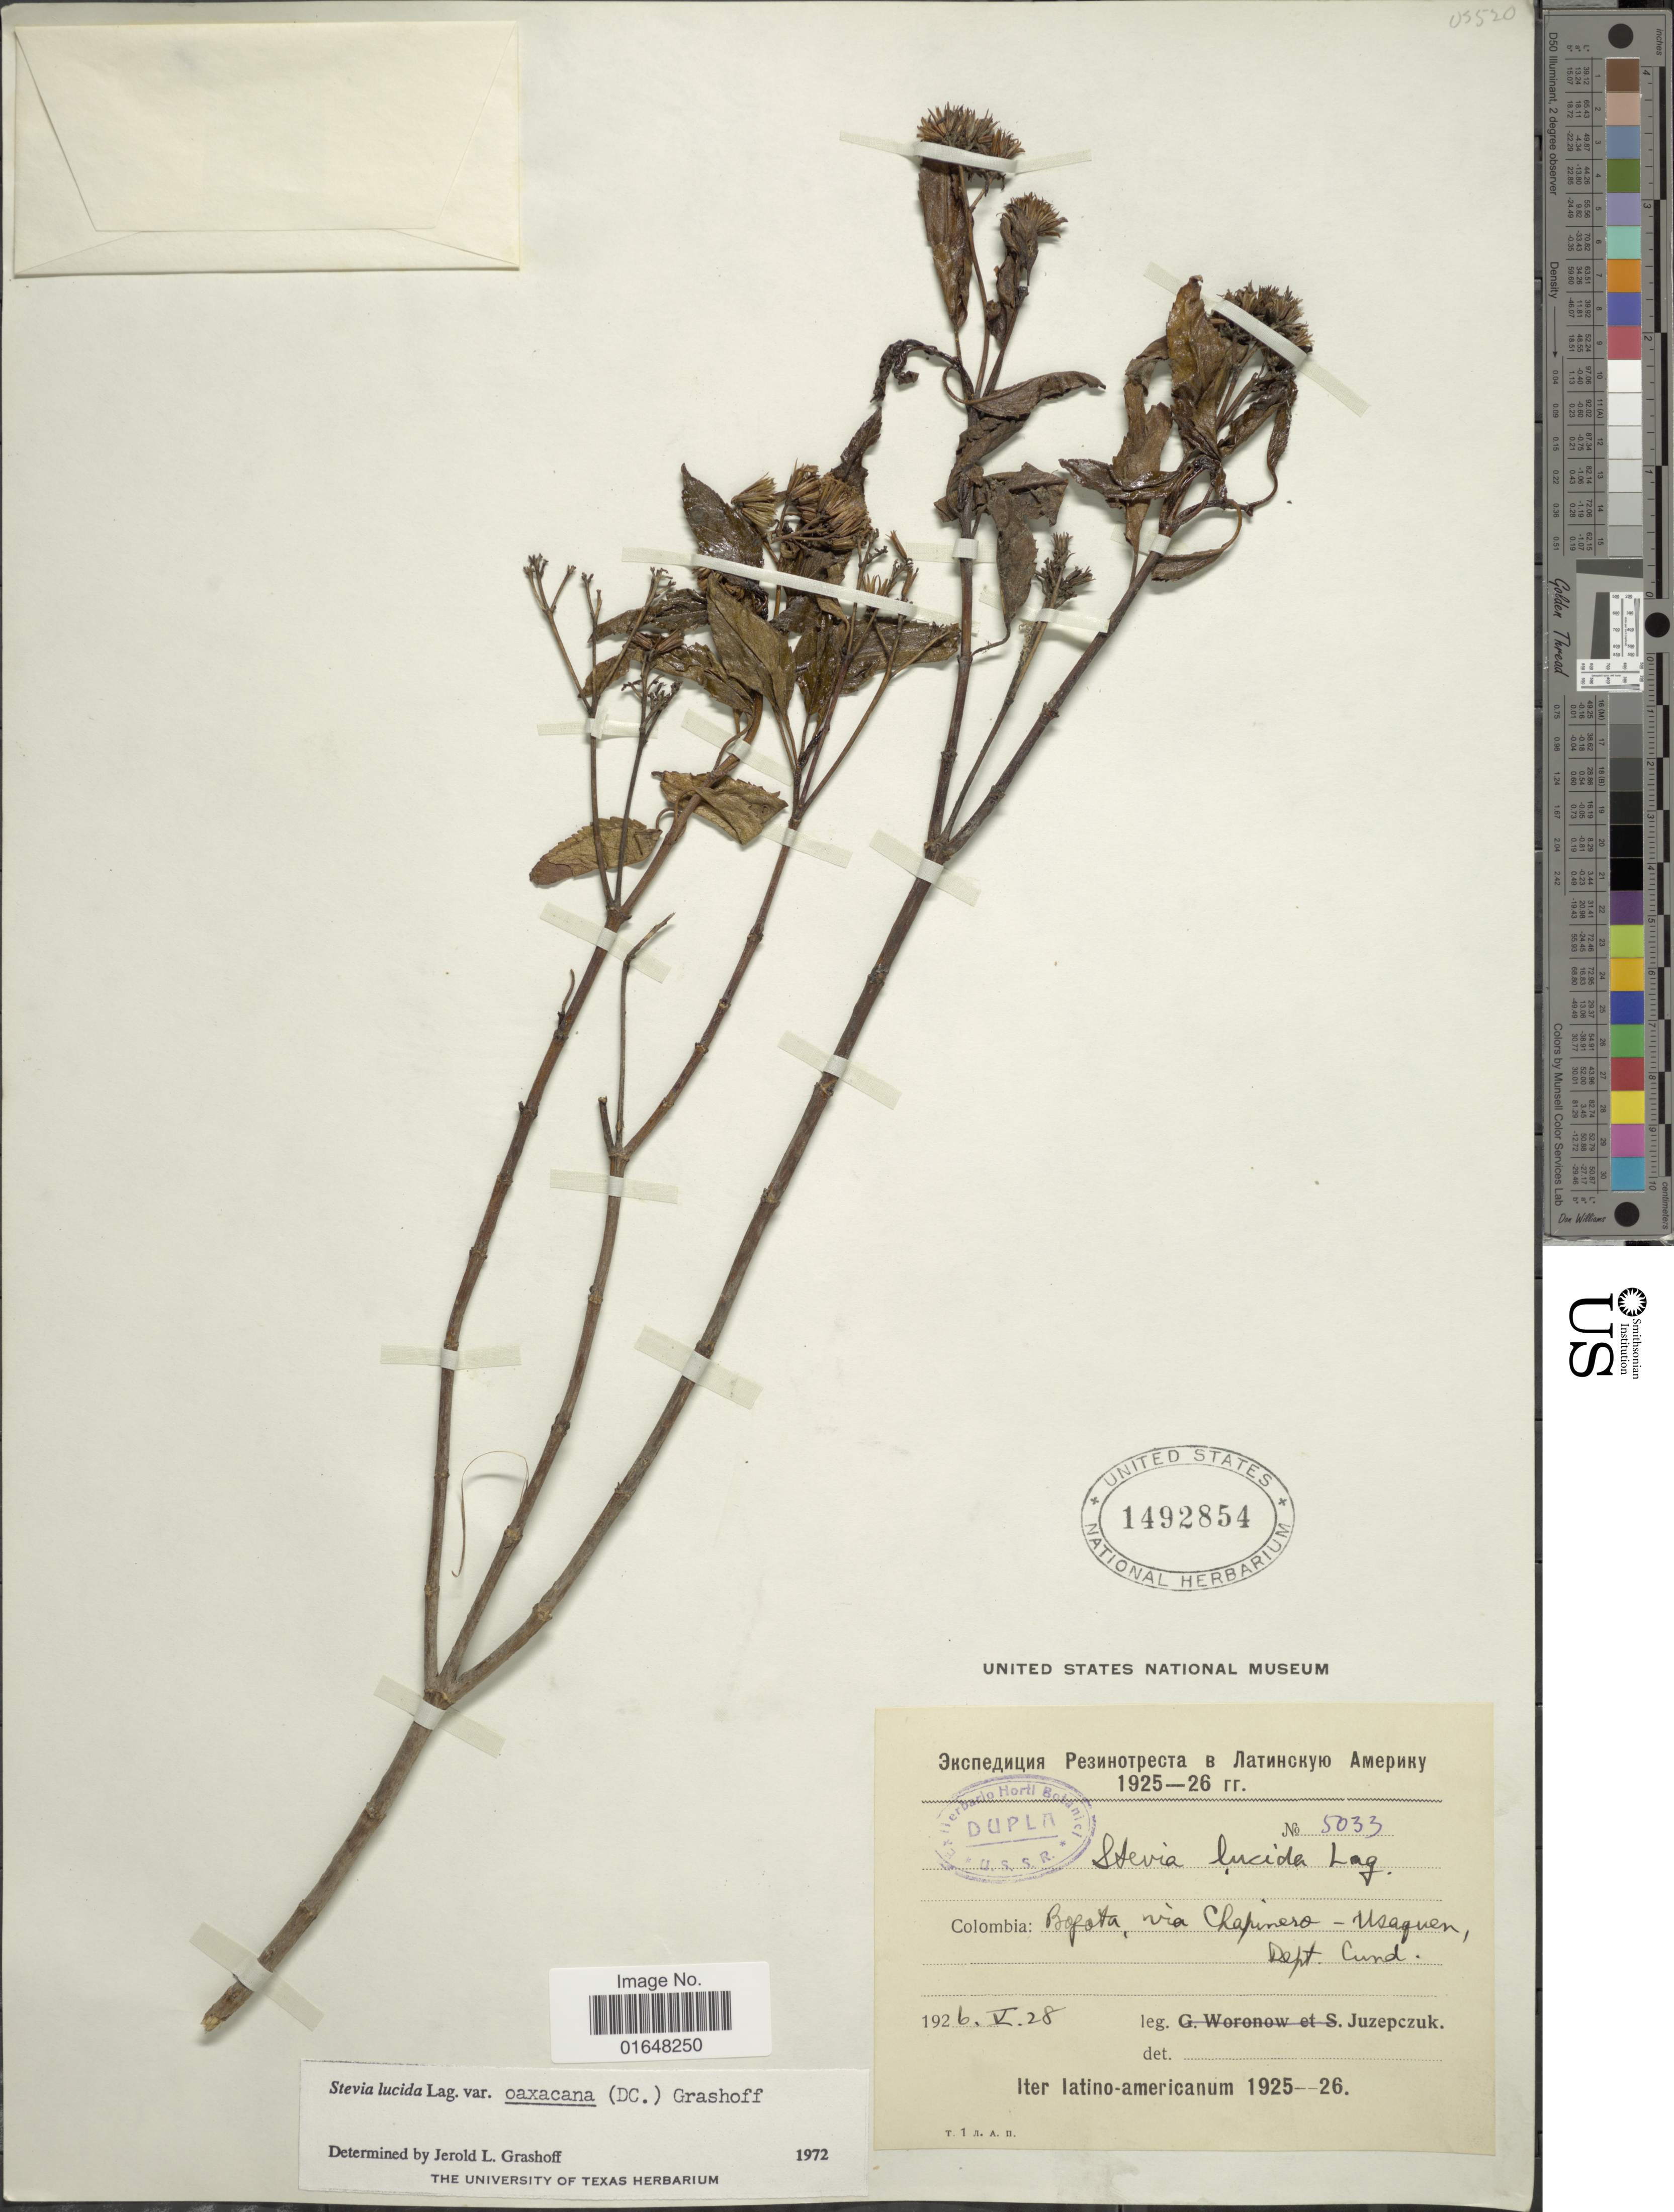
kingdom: Plantae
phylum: Tracheophyta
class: Magnoliopsida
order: Asterales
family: Asteraceae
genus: Stevia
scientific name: Stevia lucida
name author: Lag.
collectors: S. Juzepczak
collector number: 5033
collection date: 1926-05-28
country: Colombia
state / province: Cundinamarca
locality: Bogota, via Chapinero-Usaquen, Dept. Cund.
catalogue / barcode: US 1492854